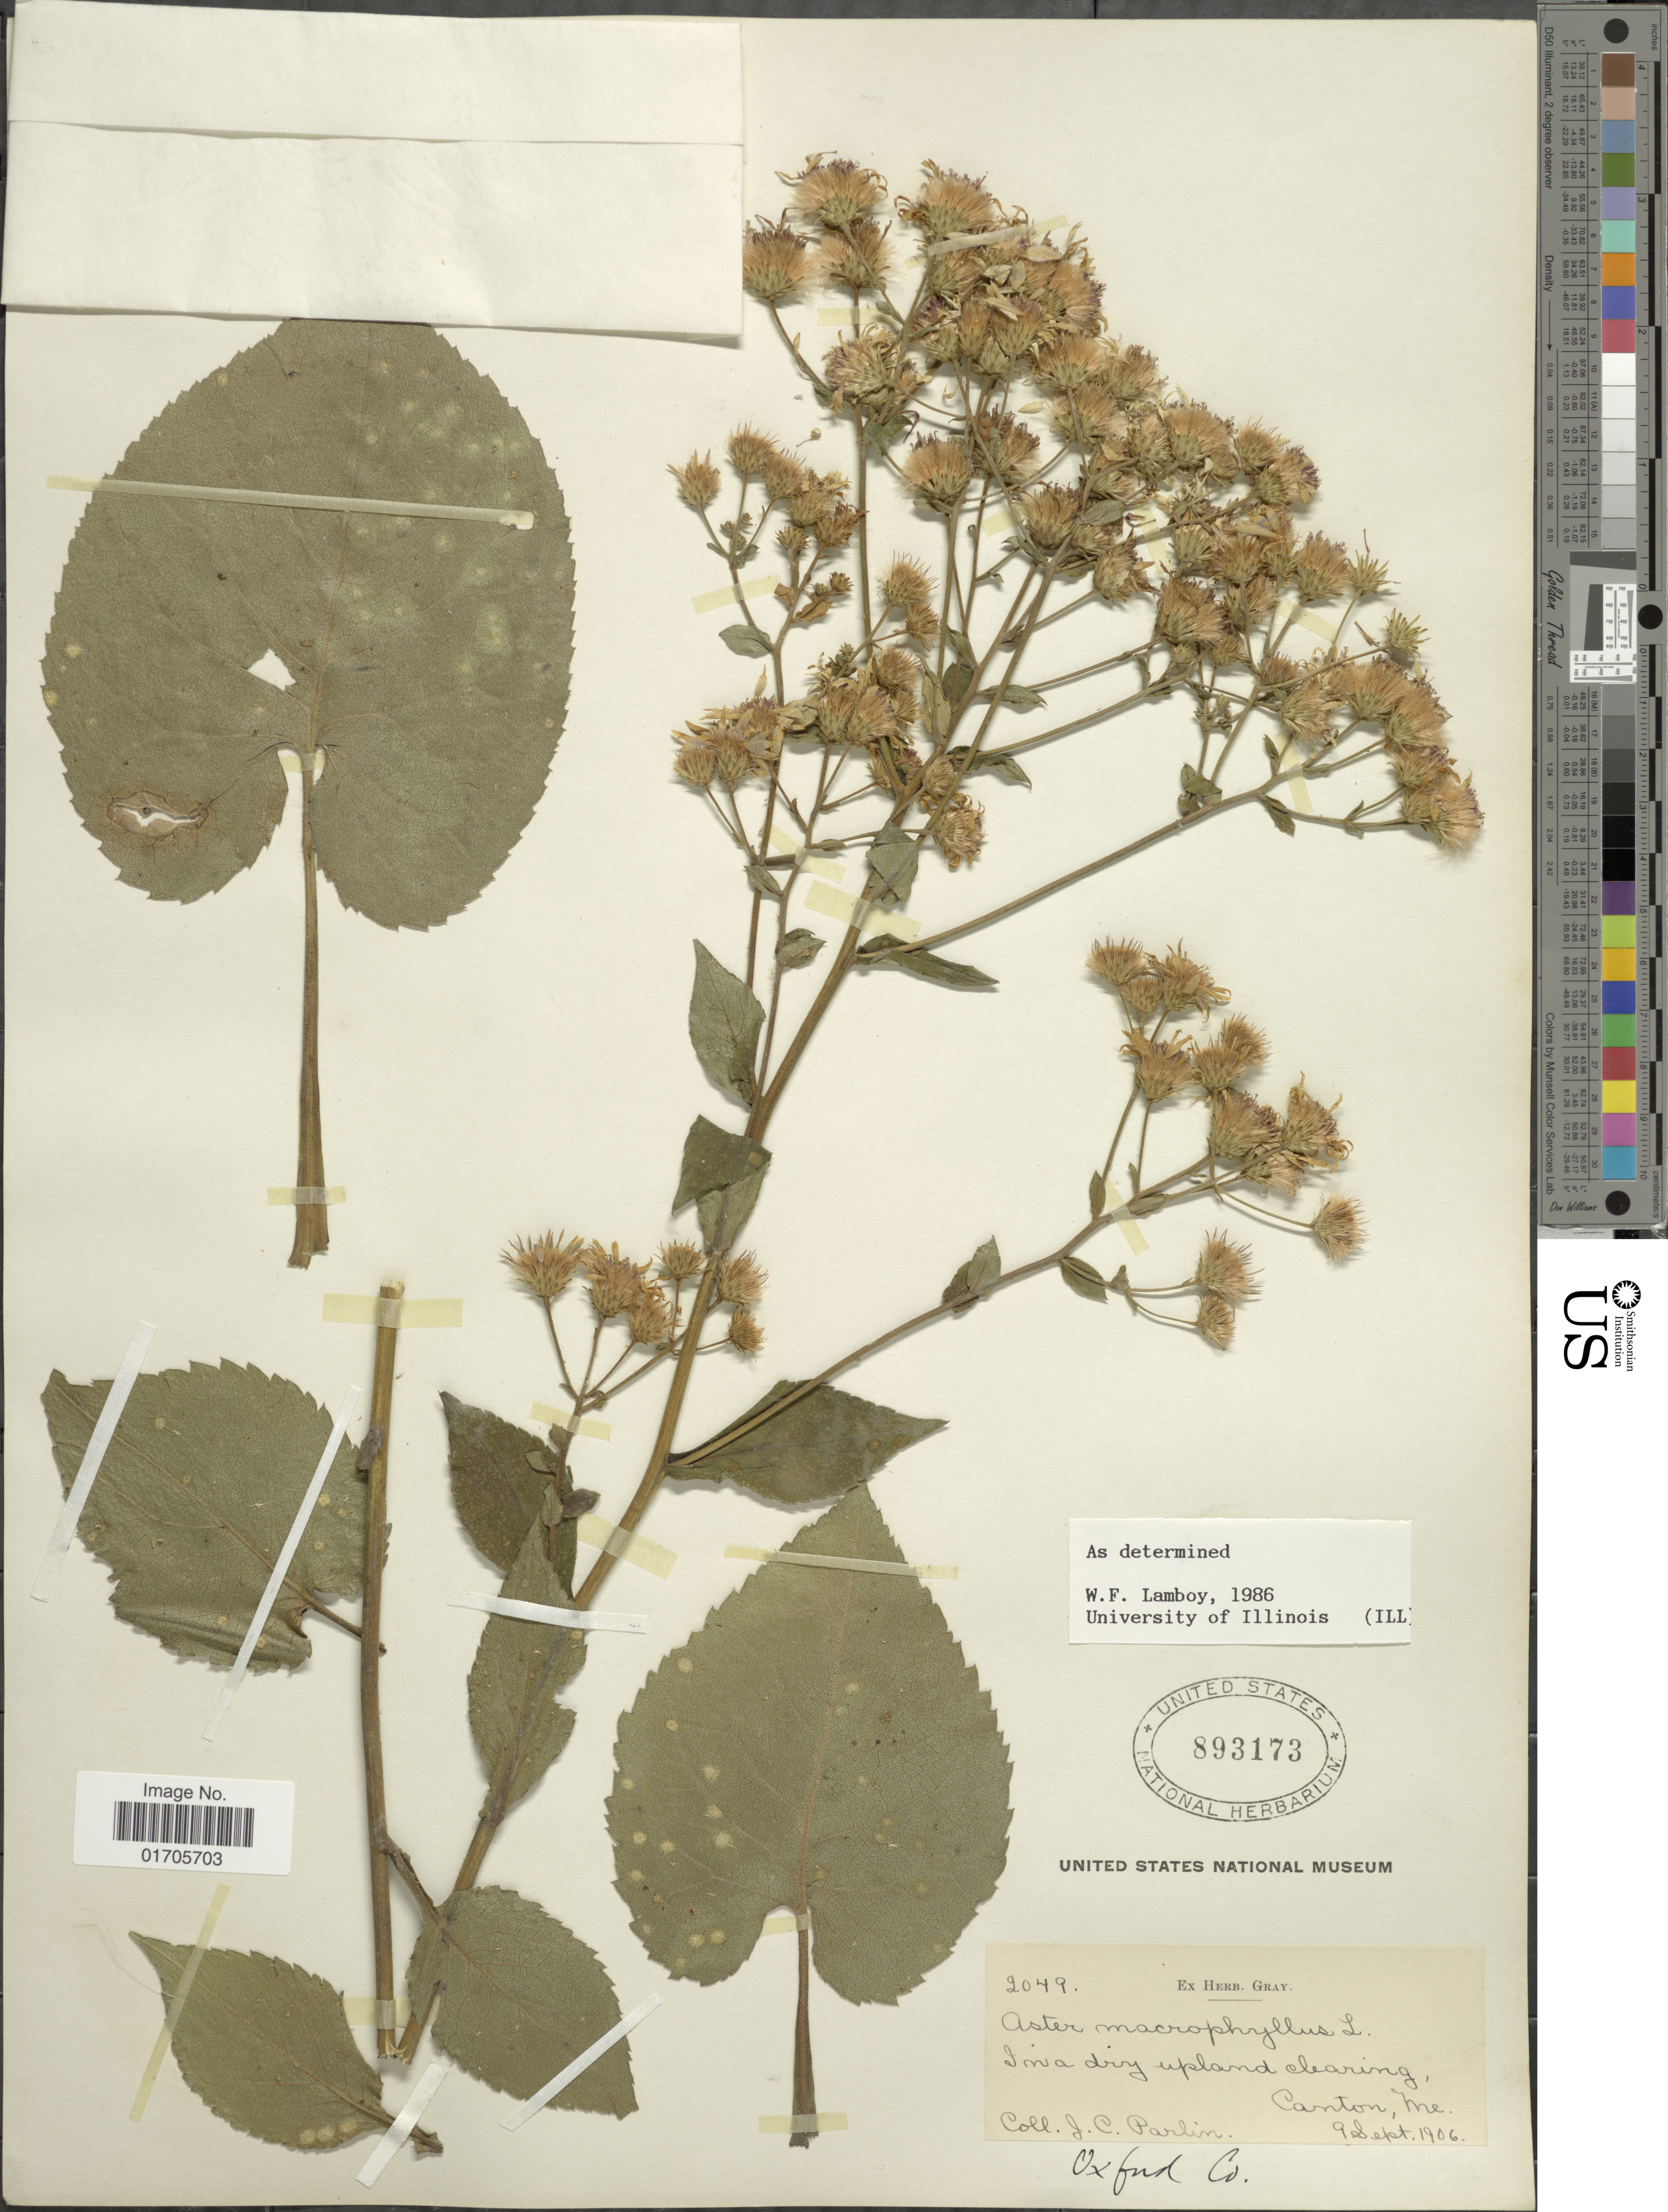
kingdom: Plantae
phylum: Tracheophyta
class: Magnoliopsida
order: Asterales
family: Asteraceae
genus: Eurybia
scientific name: Eurybia macrophylla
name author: (L.) Cass.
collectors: J. Parlin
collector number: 2049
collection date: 1906-09-09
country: United States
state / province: Maine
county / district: Oxford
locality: In a dry upland clearing, Canton,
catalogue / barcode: US 893173